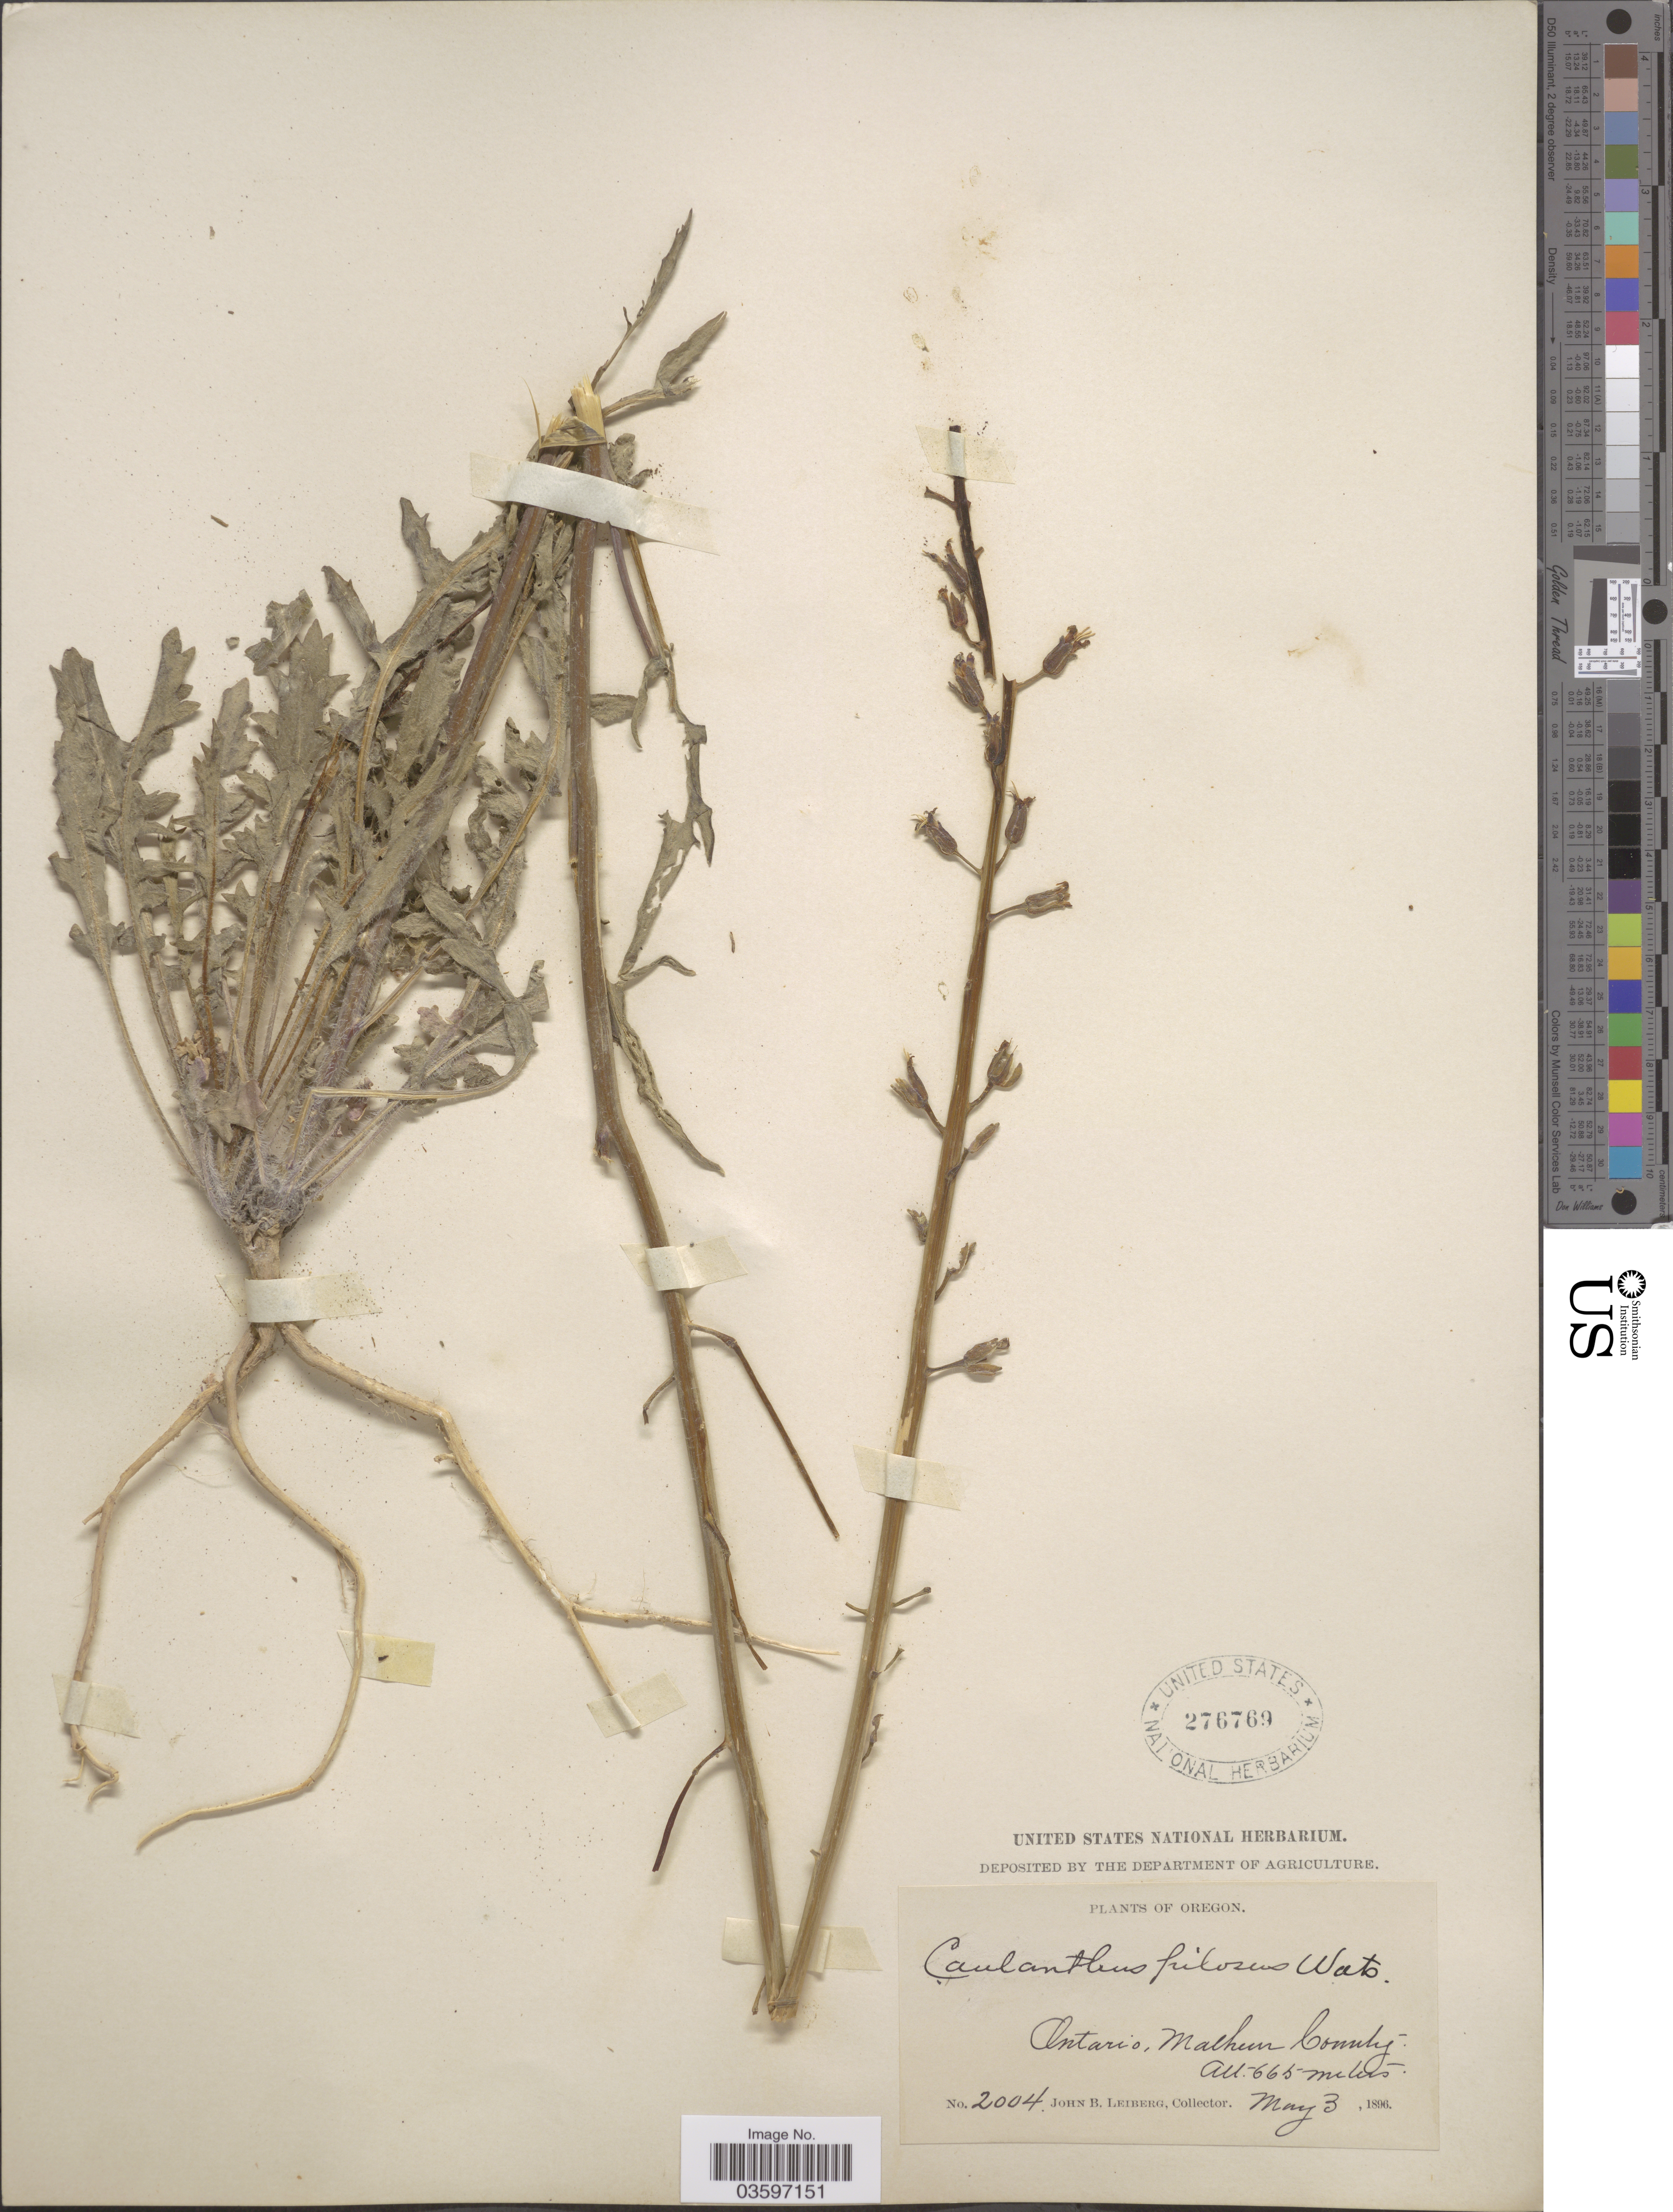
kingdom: Plantae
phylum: Tracheophyta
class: Magnoliopsida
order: Brassicales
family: Brassicaceae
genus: Caulanthus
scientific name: Caulanthus pilosus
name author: S. Watson in C. King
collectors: J. B. Leiberg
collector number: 2004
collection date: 1896-05-03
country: United States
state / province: Oregon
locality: Ontario, Malheur County.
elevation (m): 665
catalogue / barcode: US 276769